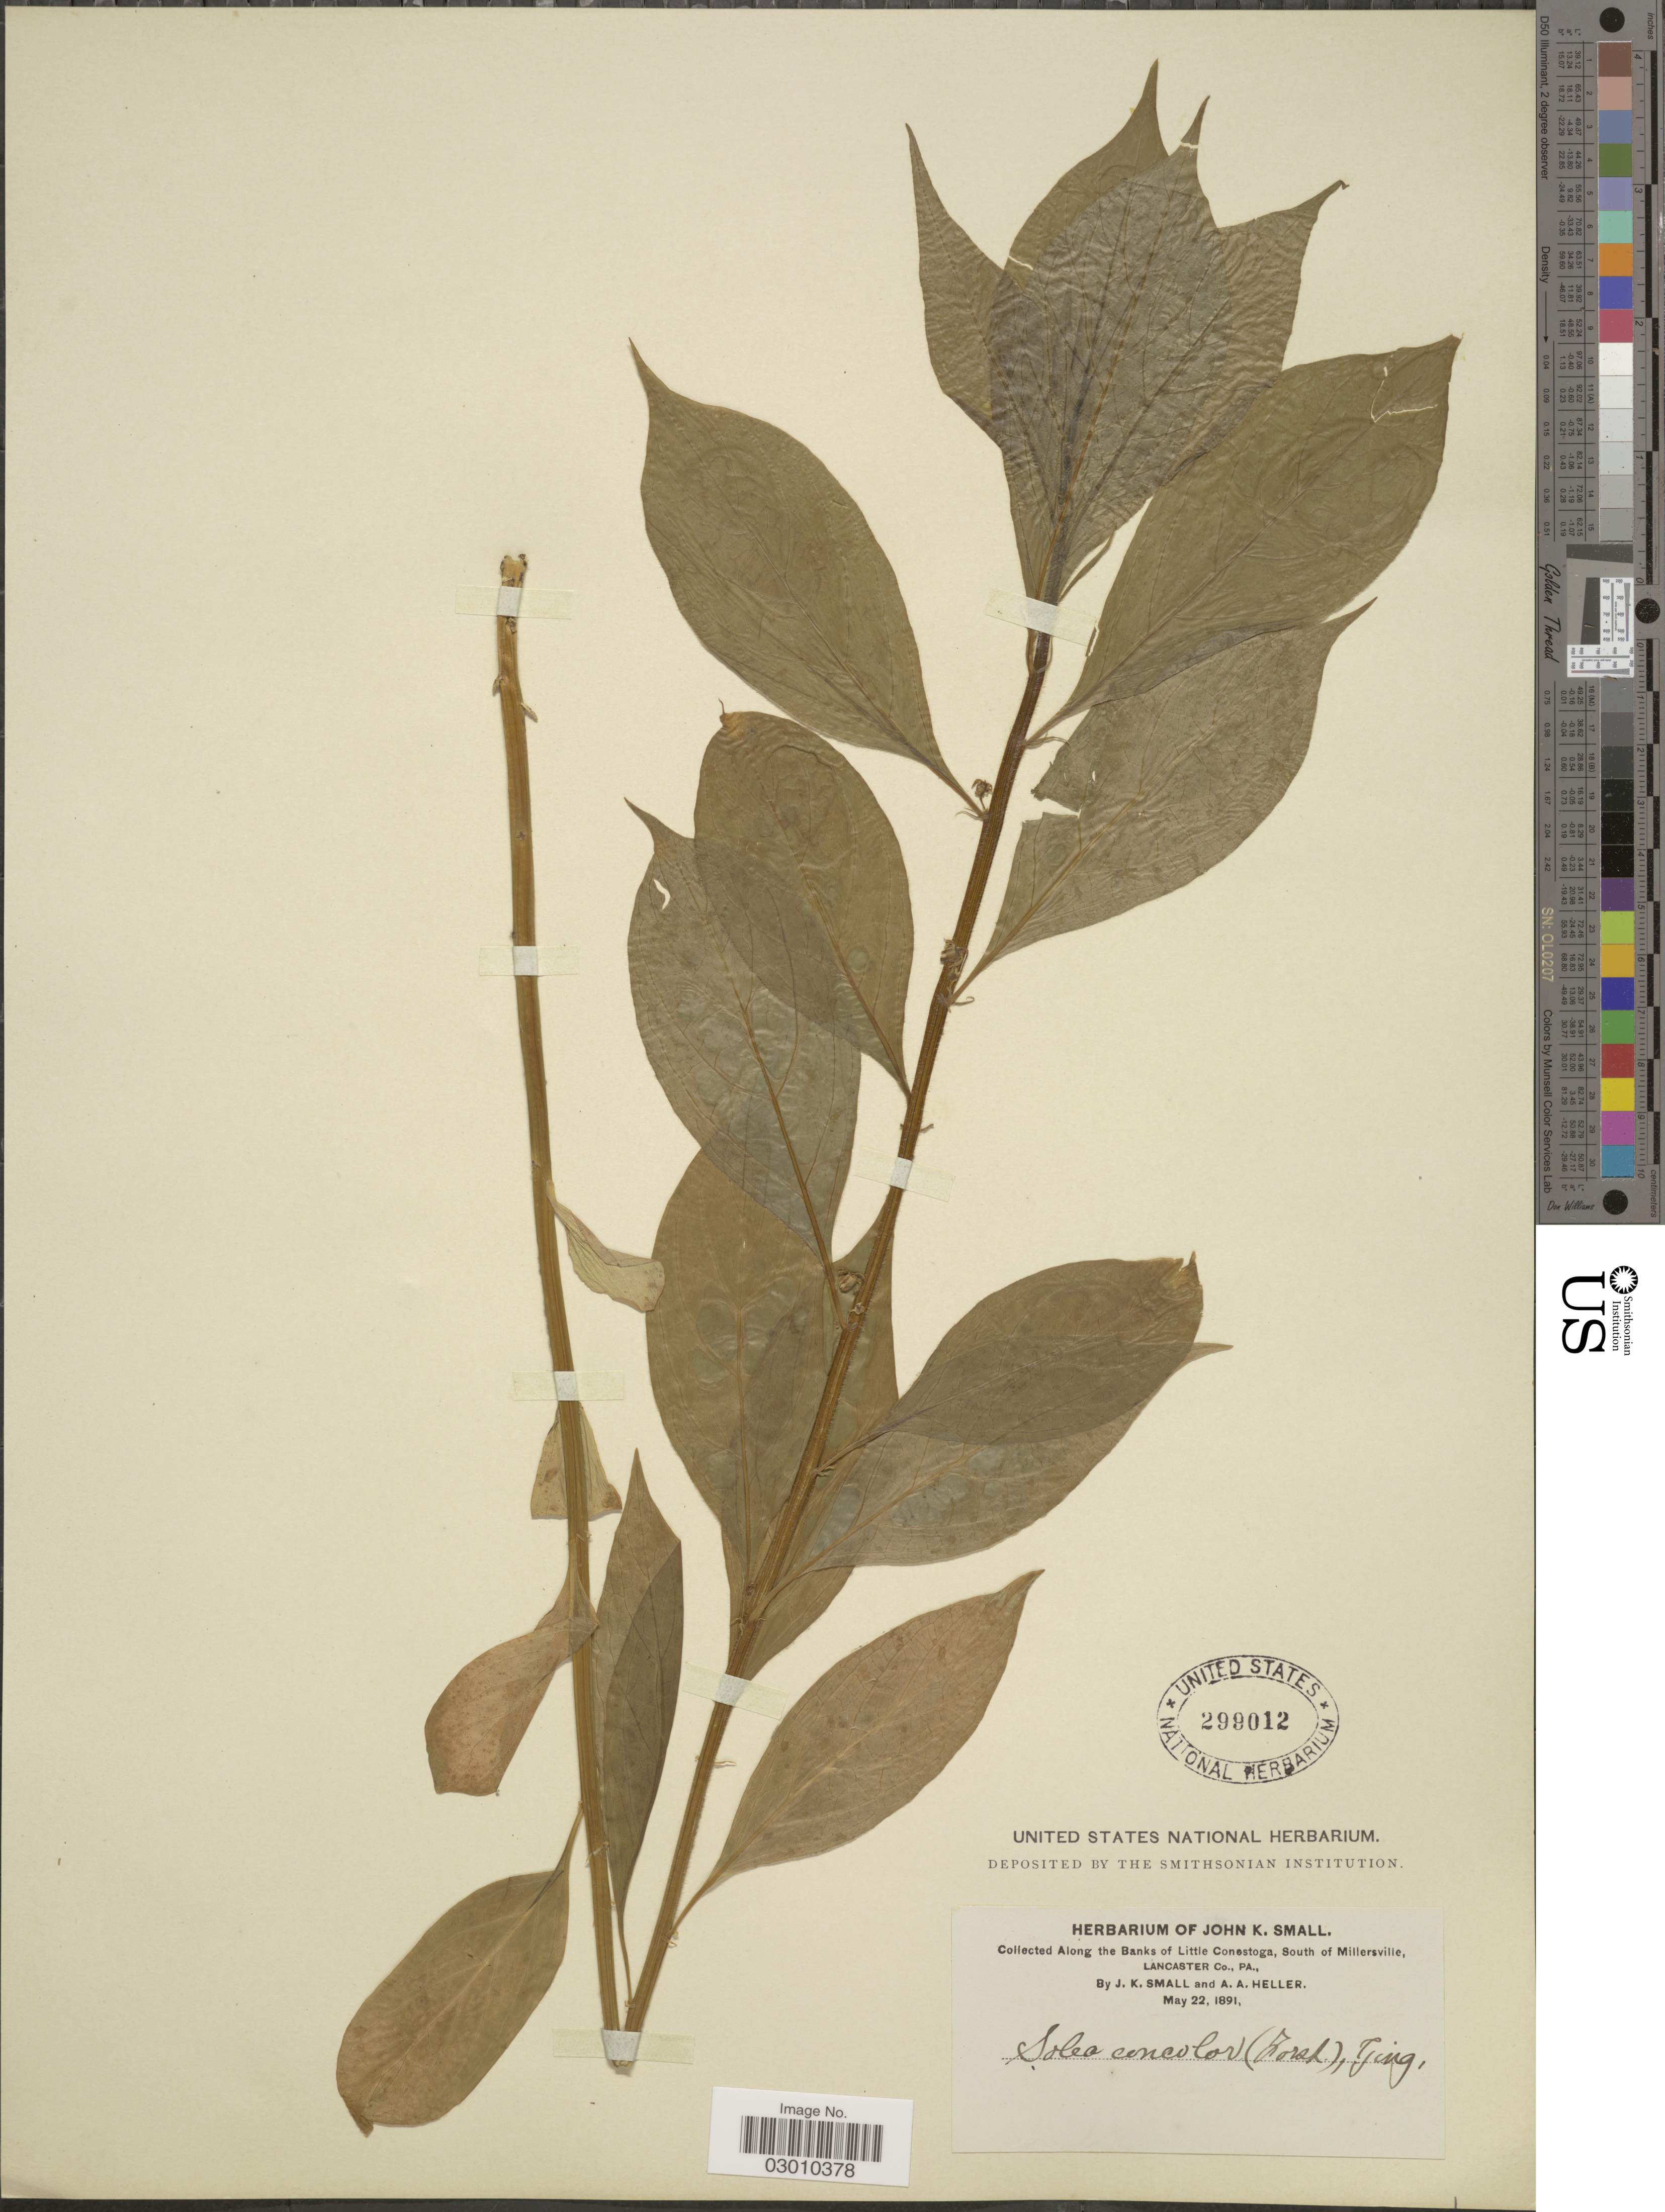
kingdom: Plantae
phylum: Tracheophyta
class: Magnoliopsida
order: Malpighiales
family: Violaceae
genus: Cubelium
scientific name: Cubelium concolor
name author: (T.F. Forst.) Raf. ex Britton & A. Br.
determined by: Strong, Mark T., (BOT), Smithsonian Institution - National Museum of Natural History (UNITED STATES)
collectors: J. K. Small & A. A. Heller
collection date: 1891-05-22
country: United States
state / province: Pennsylvania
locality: Collected along the Banks of Little Conestoga, South of Millersville, Lancaster Co.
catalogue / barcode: US 299012